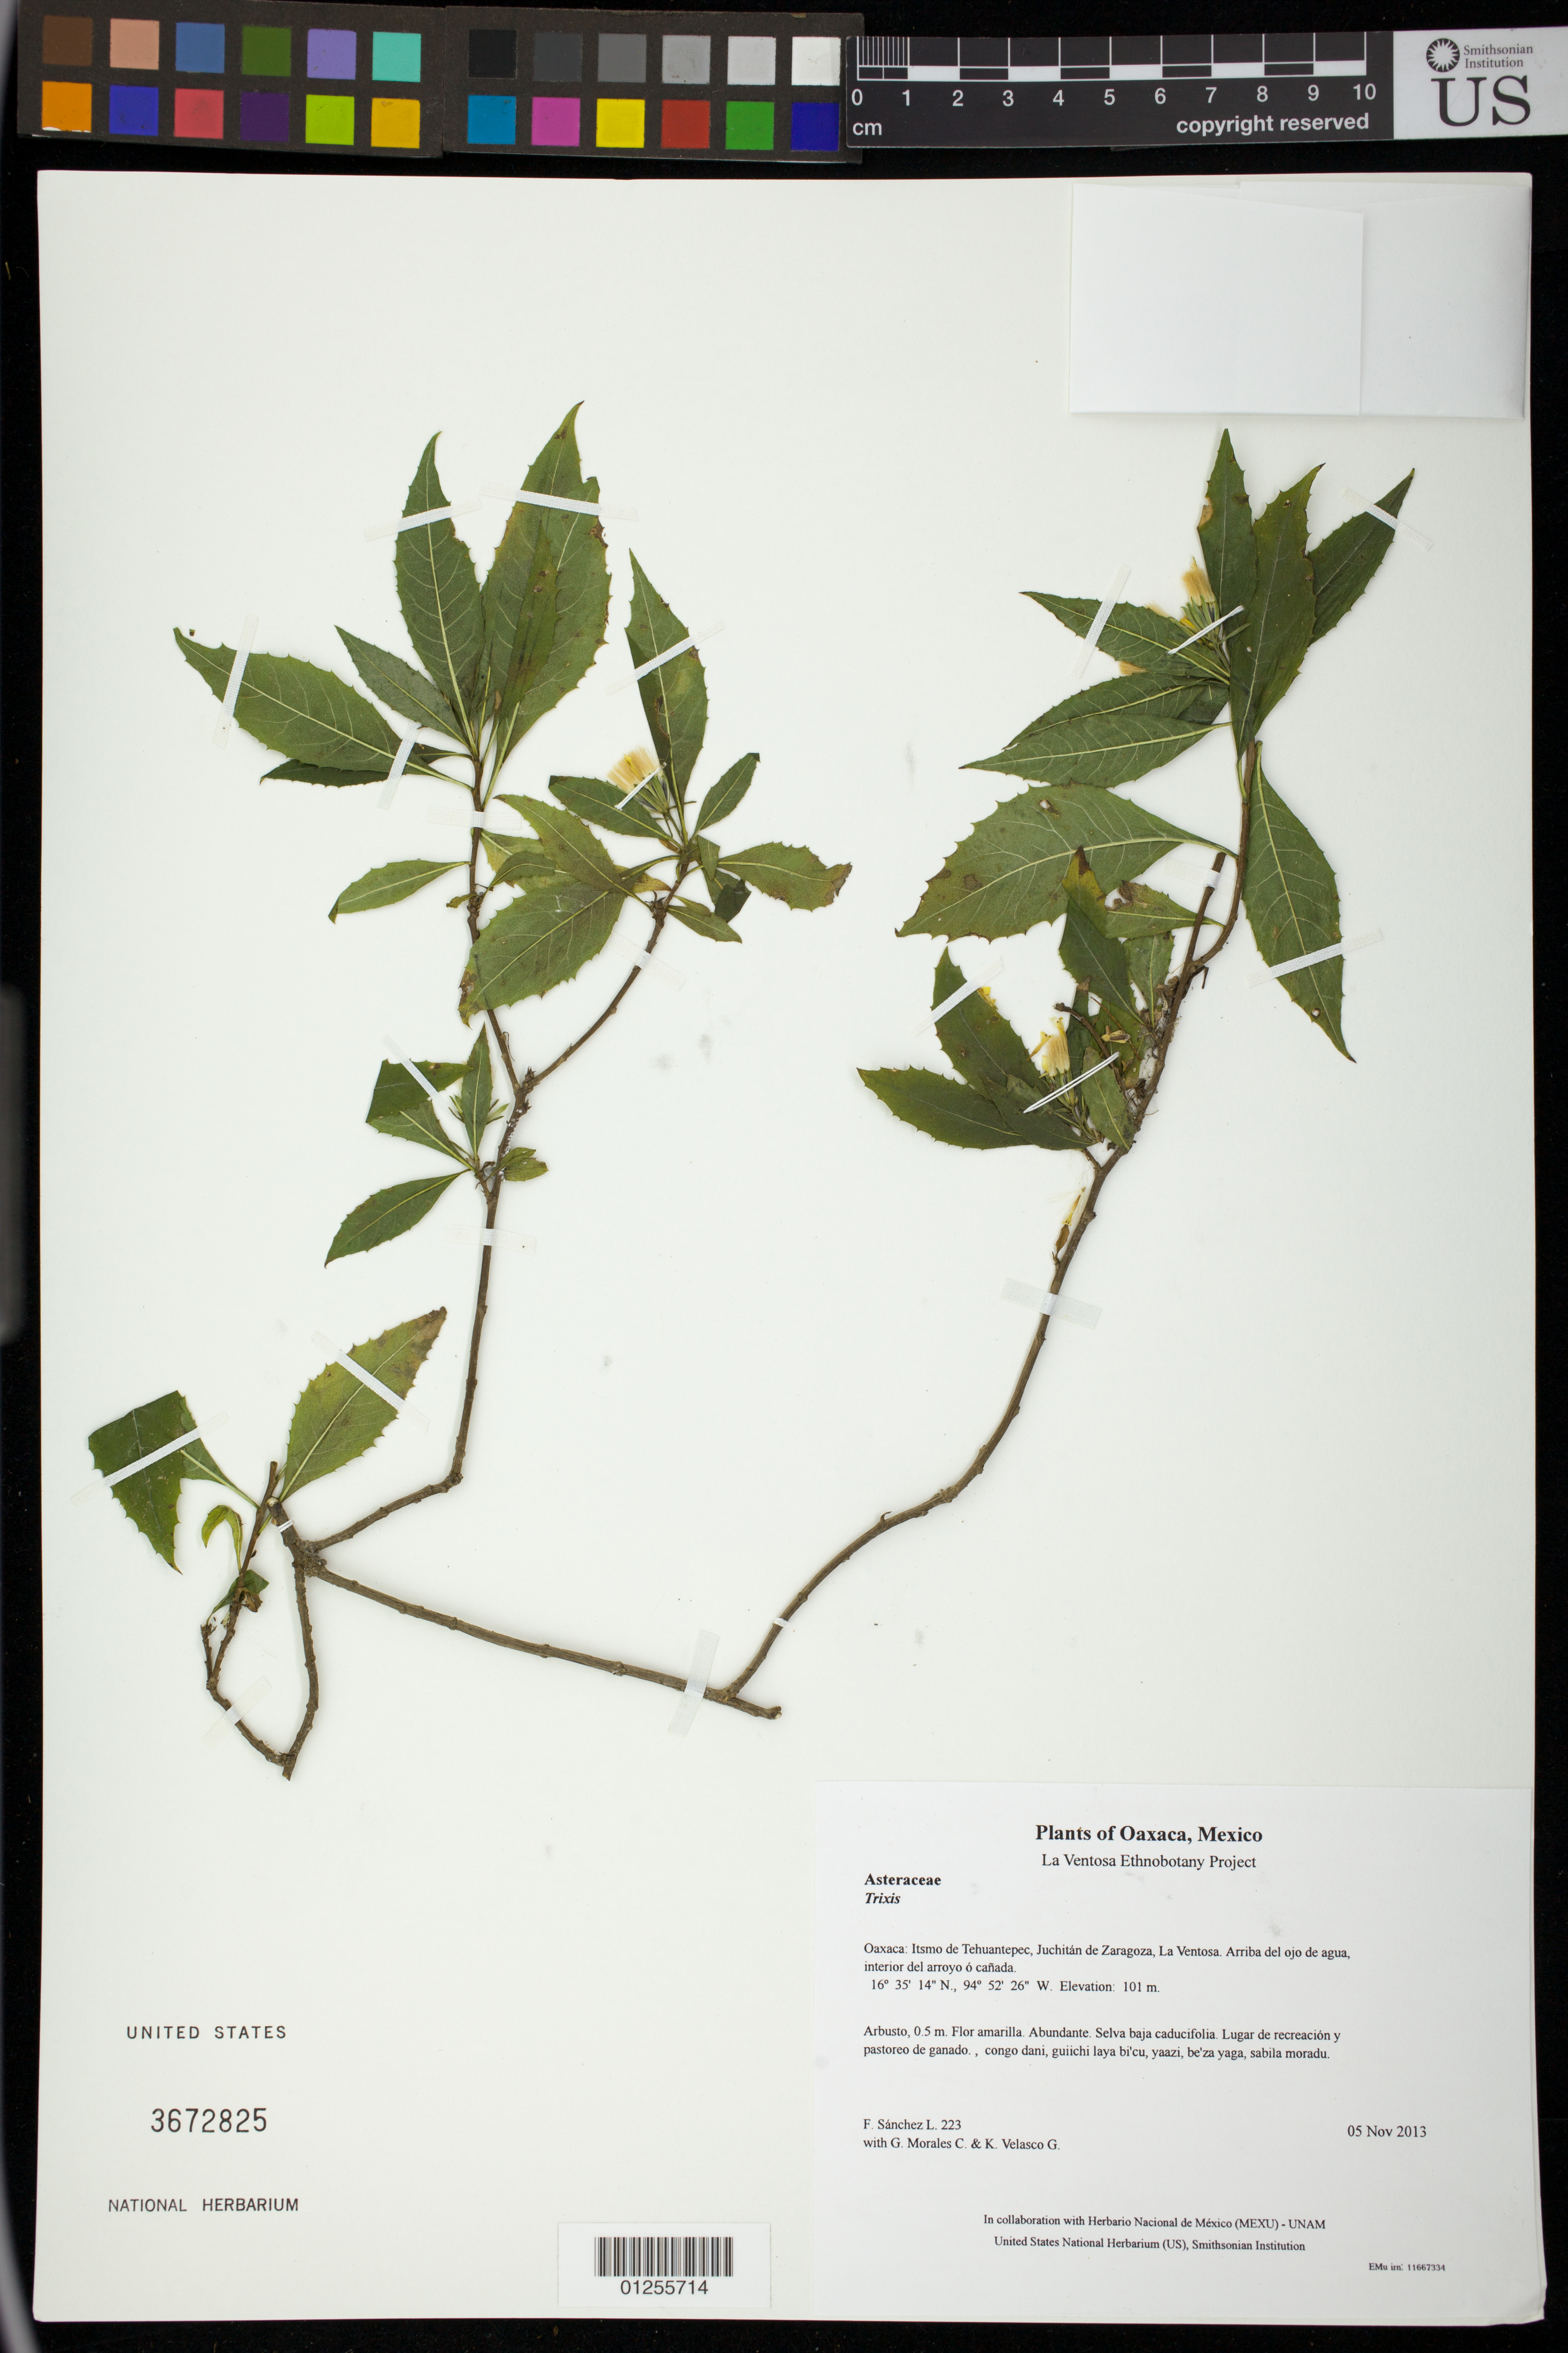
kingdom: Plantae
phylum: Tracheophyta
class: Magnoliopsida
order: Asterales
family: Asteraceae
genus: Trixis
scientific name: Trixis inula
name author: Crantz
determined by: Edwards, Robert D.; Robinson, Harold E.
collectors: F. Sánchez L., G. Morales C. & K. Velasco G.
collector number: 223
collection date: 2013-11-05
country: Mexico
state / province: Oaxaca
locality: Itsmo de Tehuantepec, Juchitán de Zaragoza, La Ventosa. Arriba del ojo de agua, interior del arroyo ó cañada.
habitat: Selva baja caducifolia. Lugar de recreación y pastoreo de ganado.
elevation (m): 101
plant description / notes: JEBOT, MEXU, SERO, US; Yaga bandaga. 0.5 m. Guie' naguchi. Stale.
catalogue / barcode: US 3672825